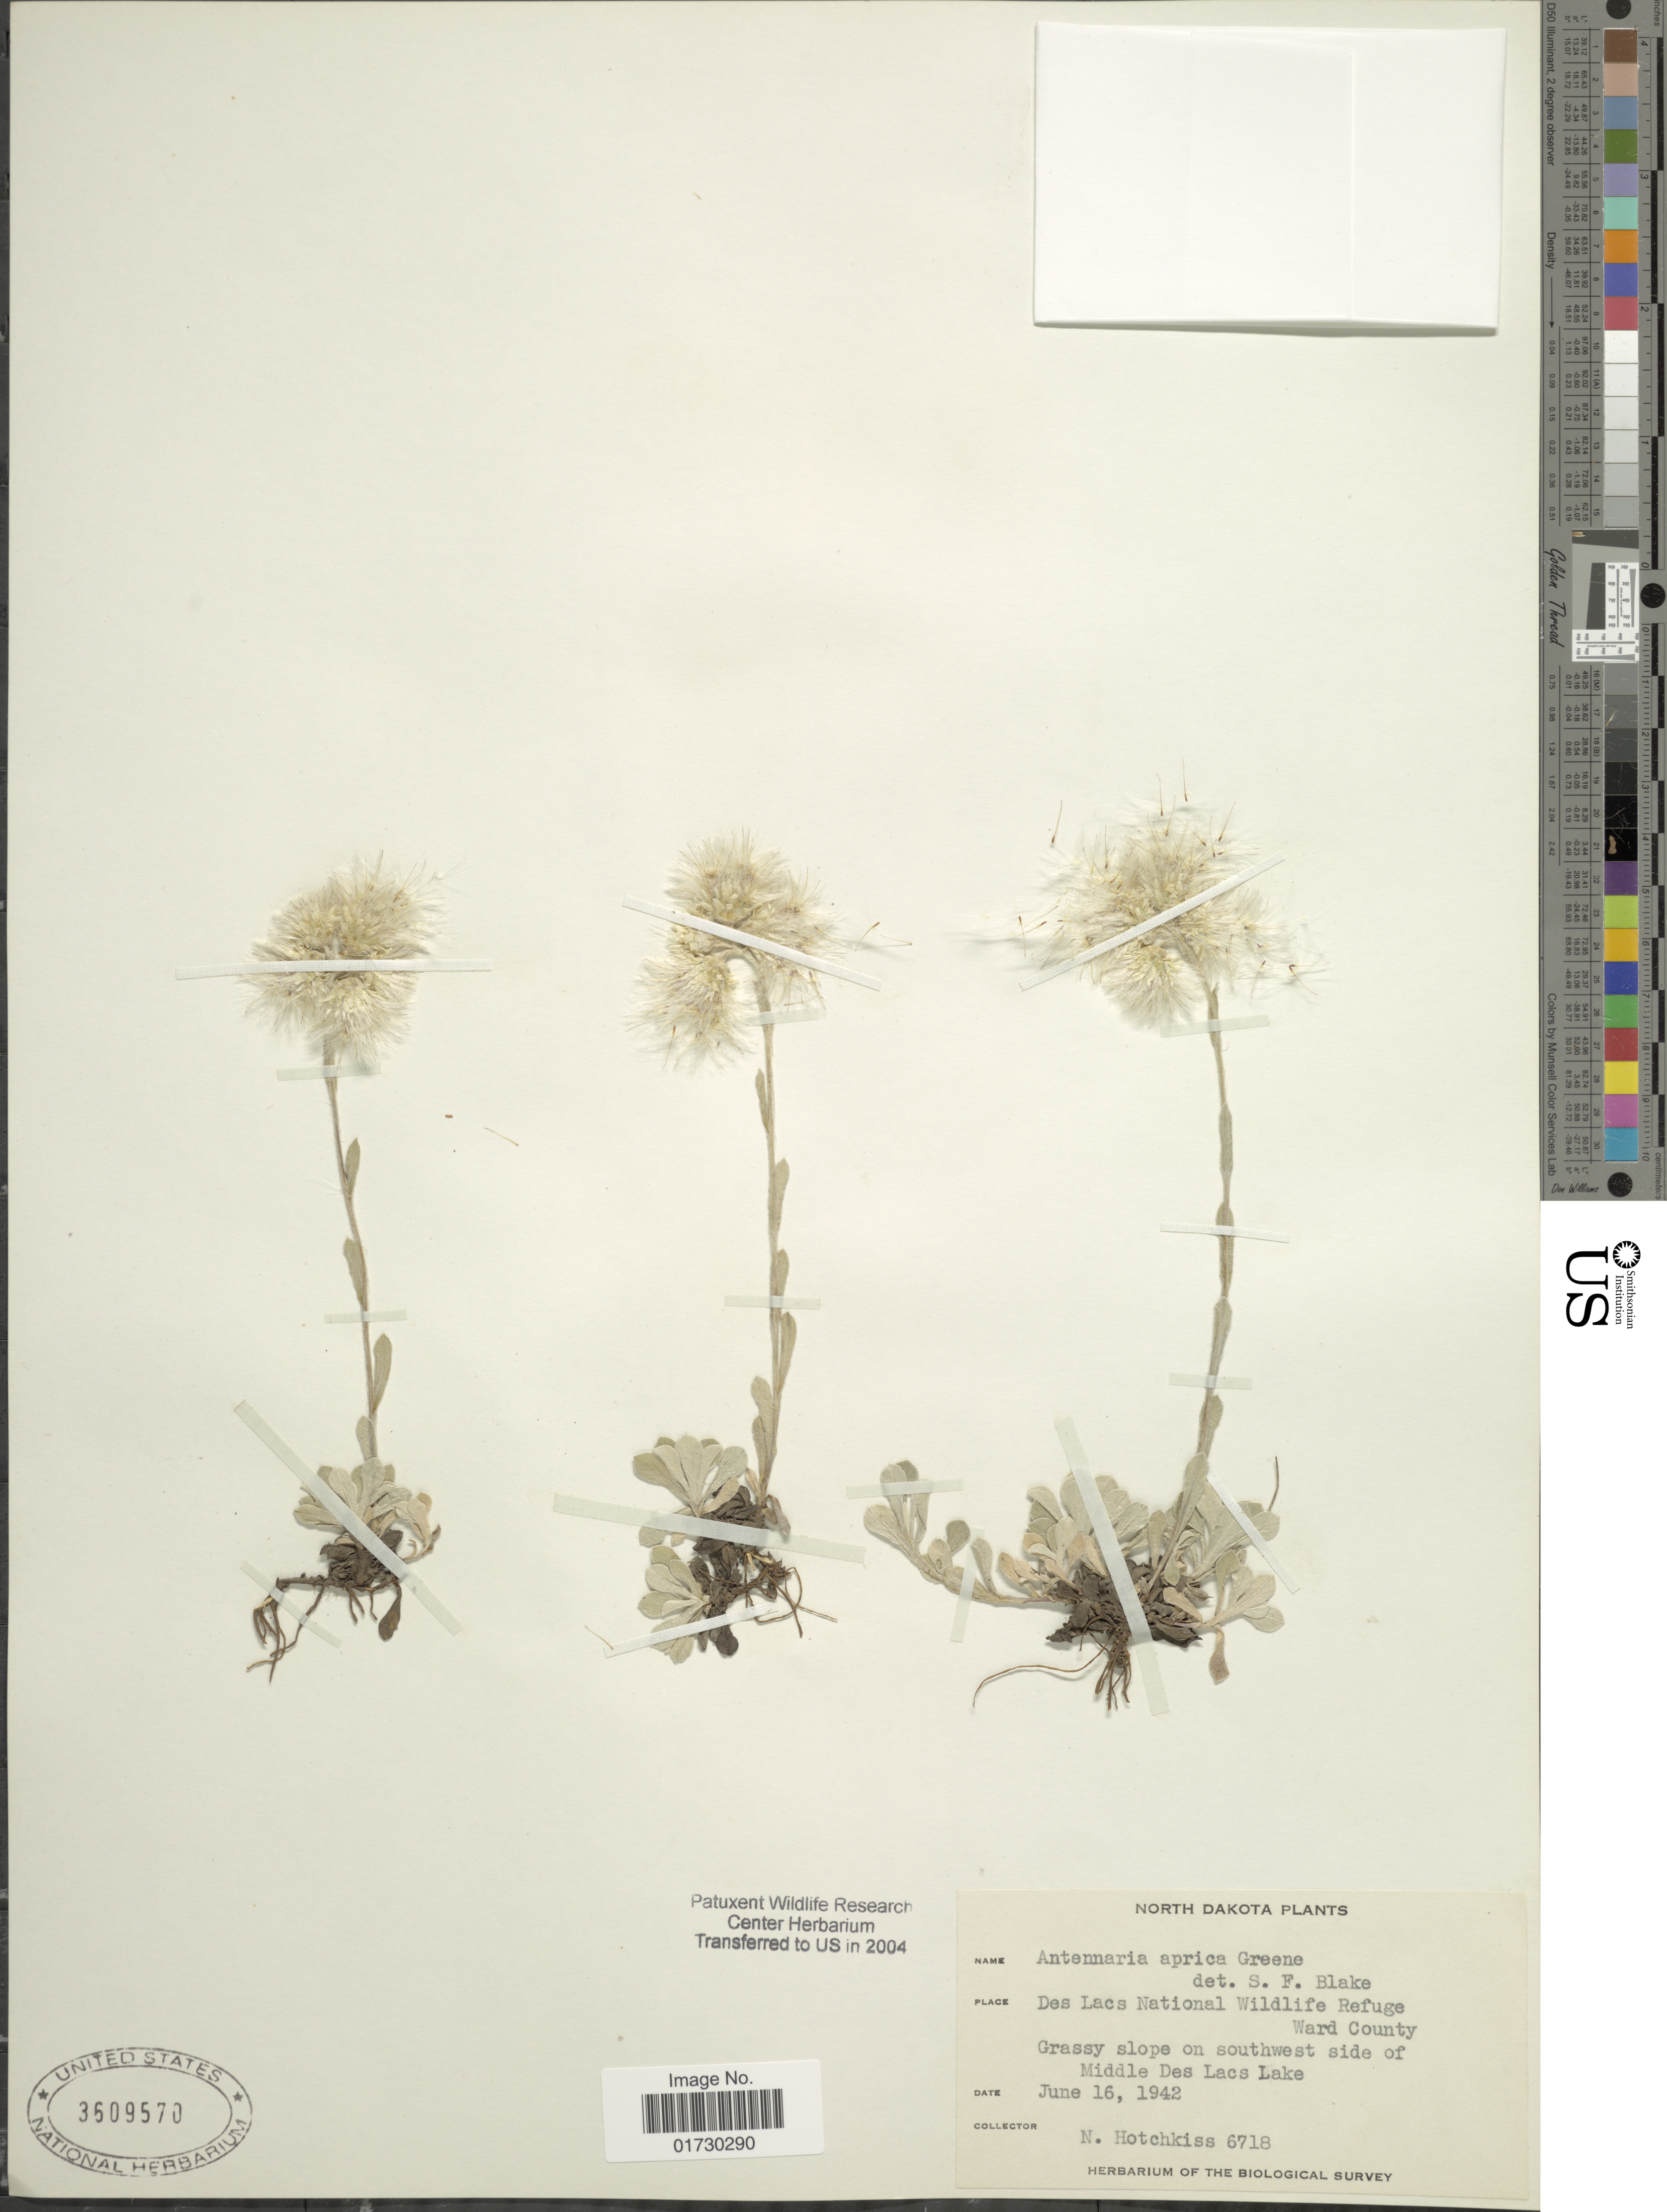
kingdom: Plantae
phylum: Tracheophyta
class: Magnoliopsida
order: Asterales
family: Asteraceae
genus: Antennaria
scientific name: Antennaria aprica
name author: Greene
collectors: N. Hotchkiss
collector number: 6718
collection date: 1942-06-16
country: United States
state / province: North Dakota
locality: Des Lacs national Wildlife Refuge, Ward County, Grassy slope on southwest side of Middle Des Lacs Lake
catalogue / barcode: US 3609570